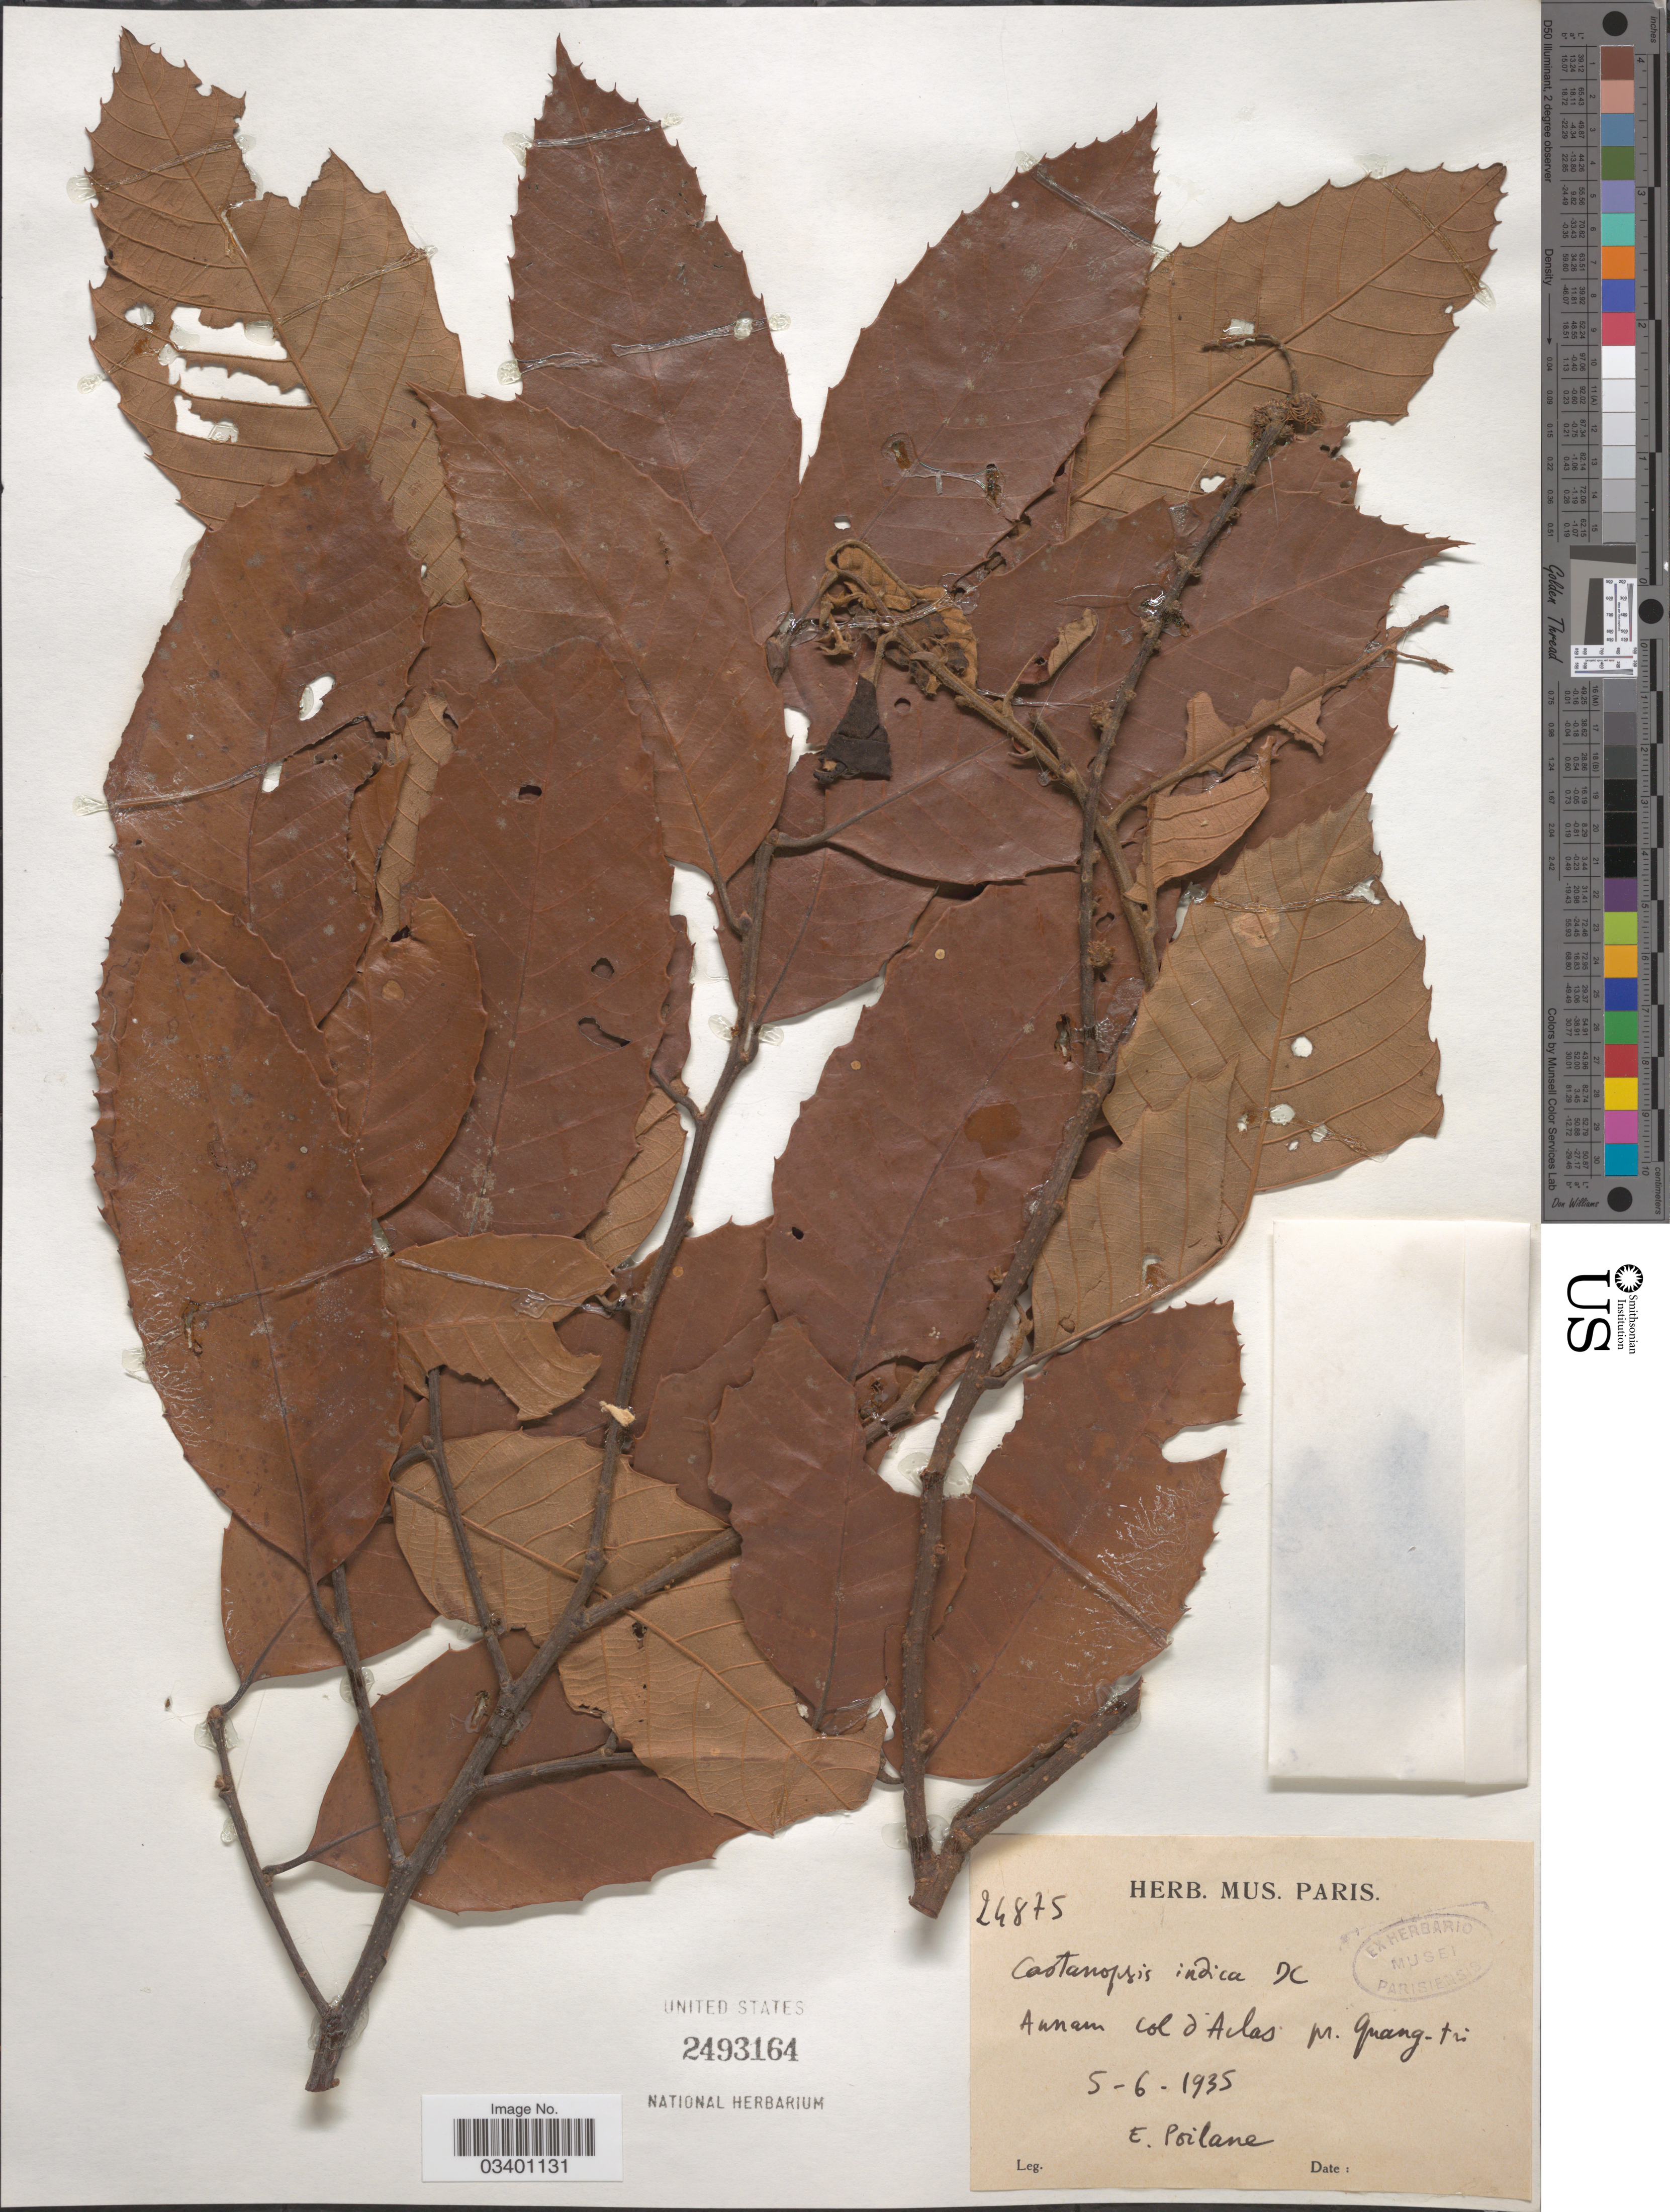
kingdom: Plantae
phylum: Tracheophyta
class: Magnoliopsida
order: Fagales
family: Fagaceae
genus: Castanopsis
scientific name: Castanopsis indica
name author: (Roxb.) A. DC.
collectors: E. Poilane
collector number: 24875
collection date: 1935-06-05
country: Vietnam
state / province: Quang Tri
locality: Annam col d'Aclas [interpreted], pr. Quang-tri.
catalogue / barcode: US 2493164